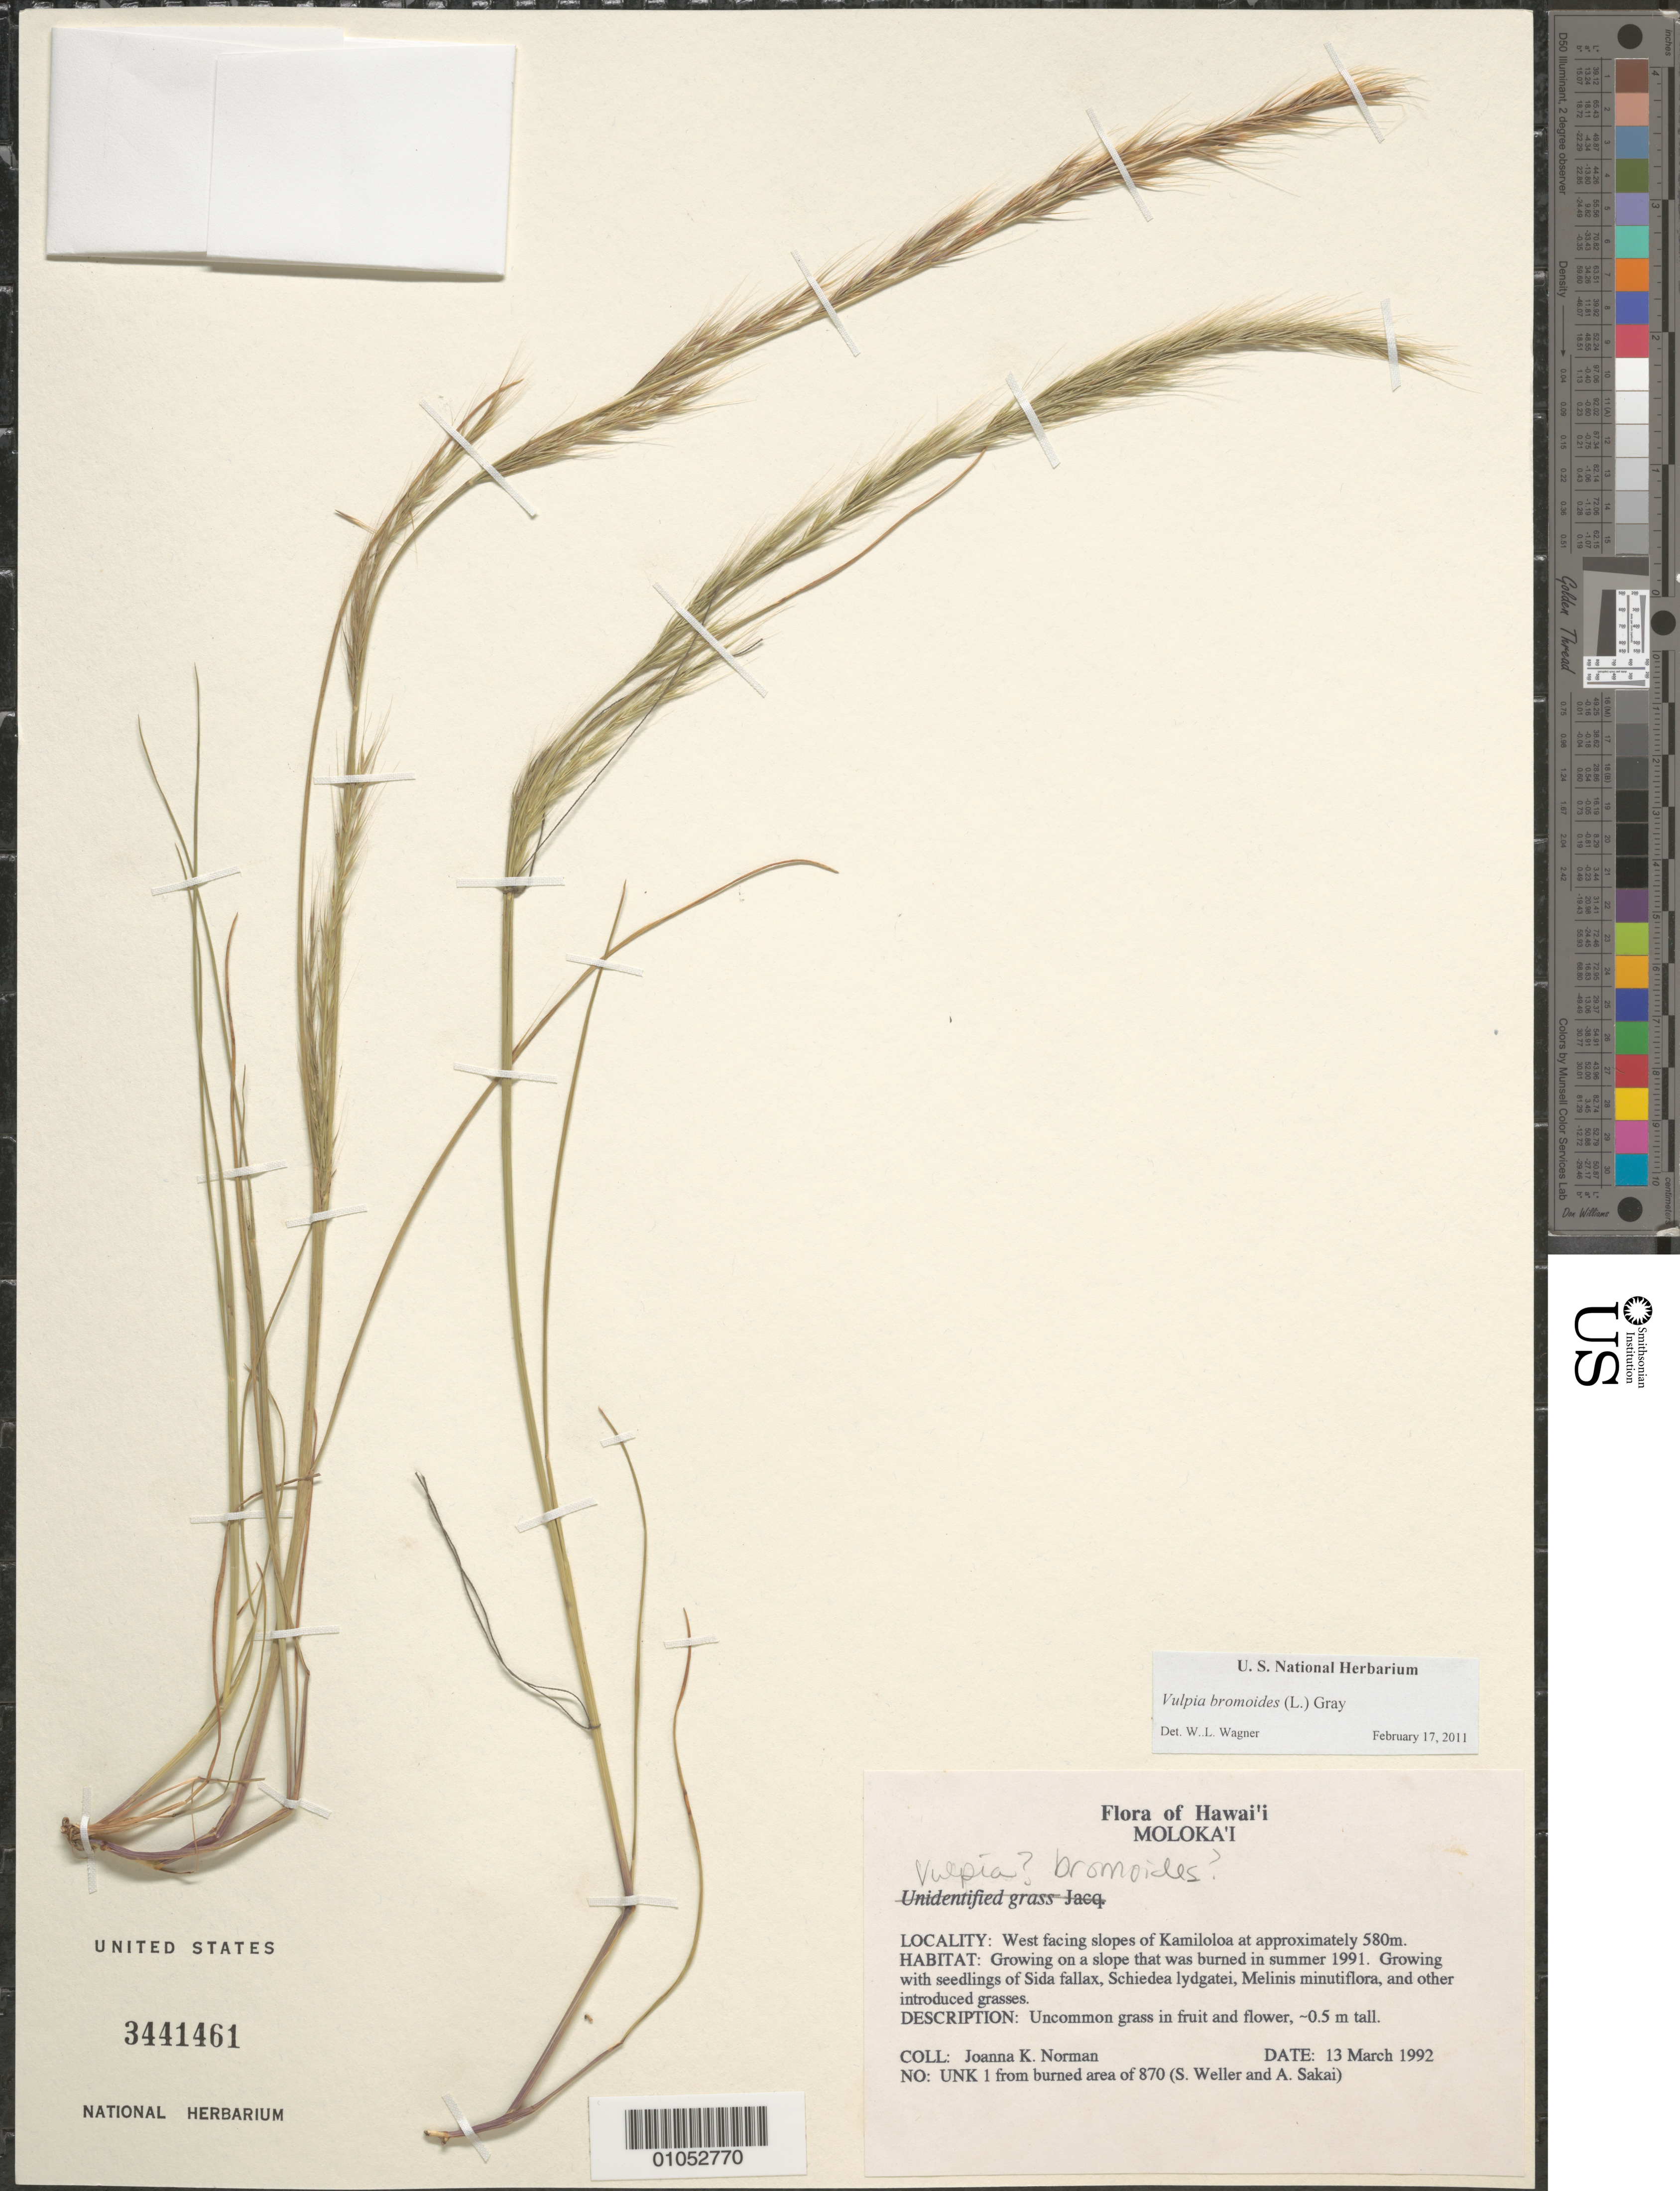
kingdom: Plantae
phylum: Tracheophyta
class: Liliopsida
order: Poales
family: Poaceae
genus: Festuca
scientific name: Festuca bromoides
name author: L.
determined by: Wagner, W. L., (BOT), Smithsonian Institution - National Museum of Natural History (UNITED STATES)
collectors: J. Norman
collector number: UNK. 1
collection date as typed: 13 Mar 1992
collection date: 1992-03-13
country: United States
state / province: Hawaii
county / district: Maui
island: Moloka'i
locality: West facing slopes of Kamiloloa, from burned area of 870.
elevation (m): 580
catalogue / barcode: US 3441461